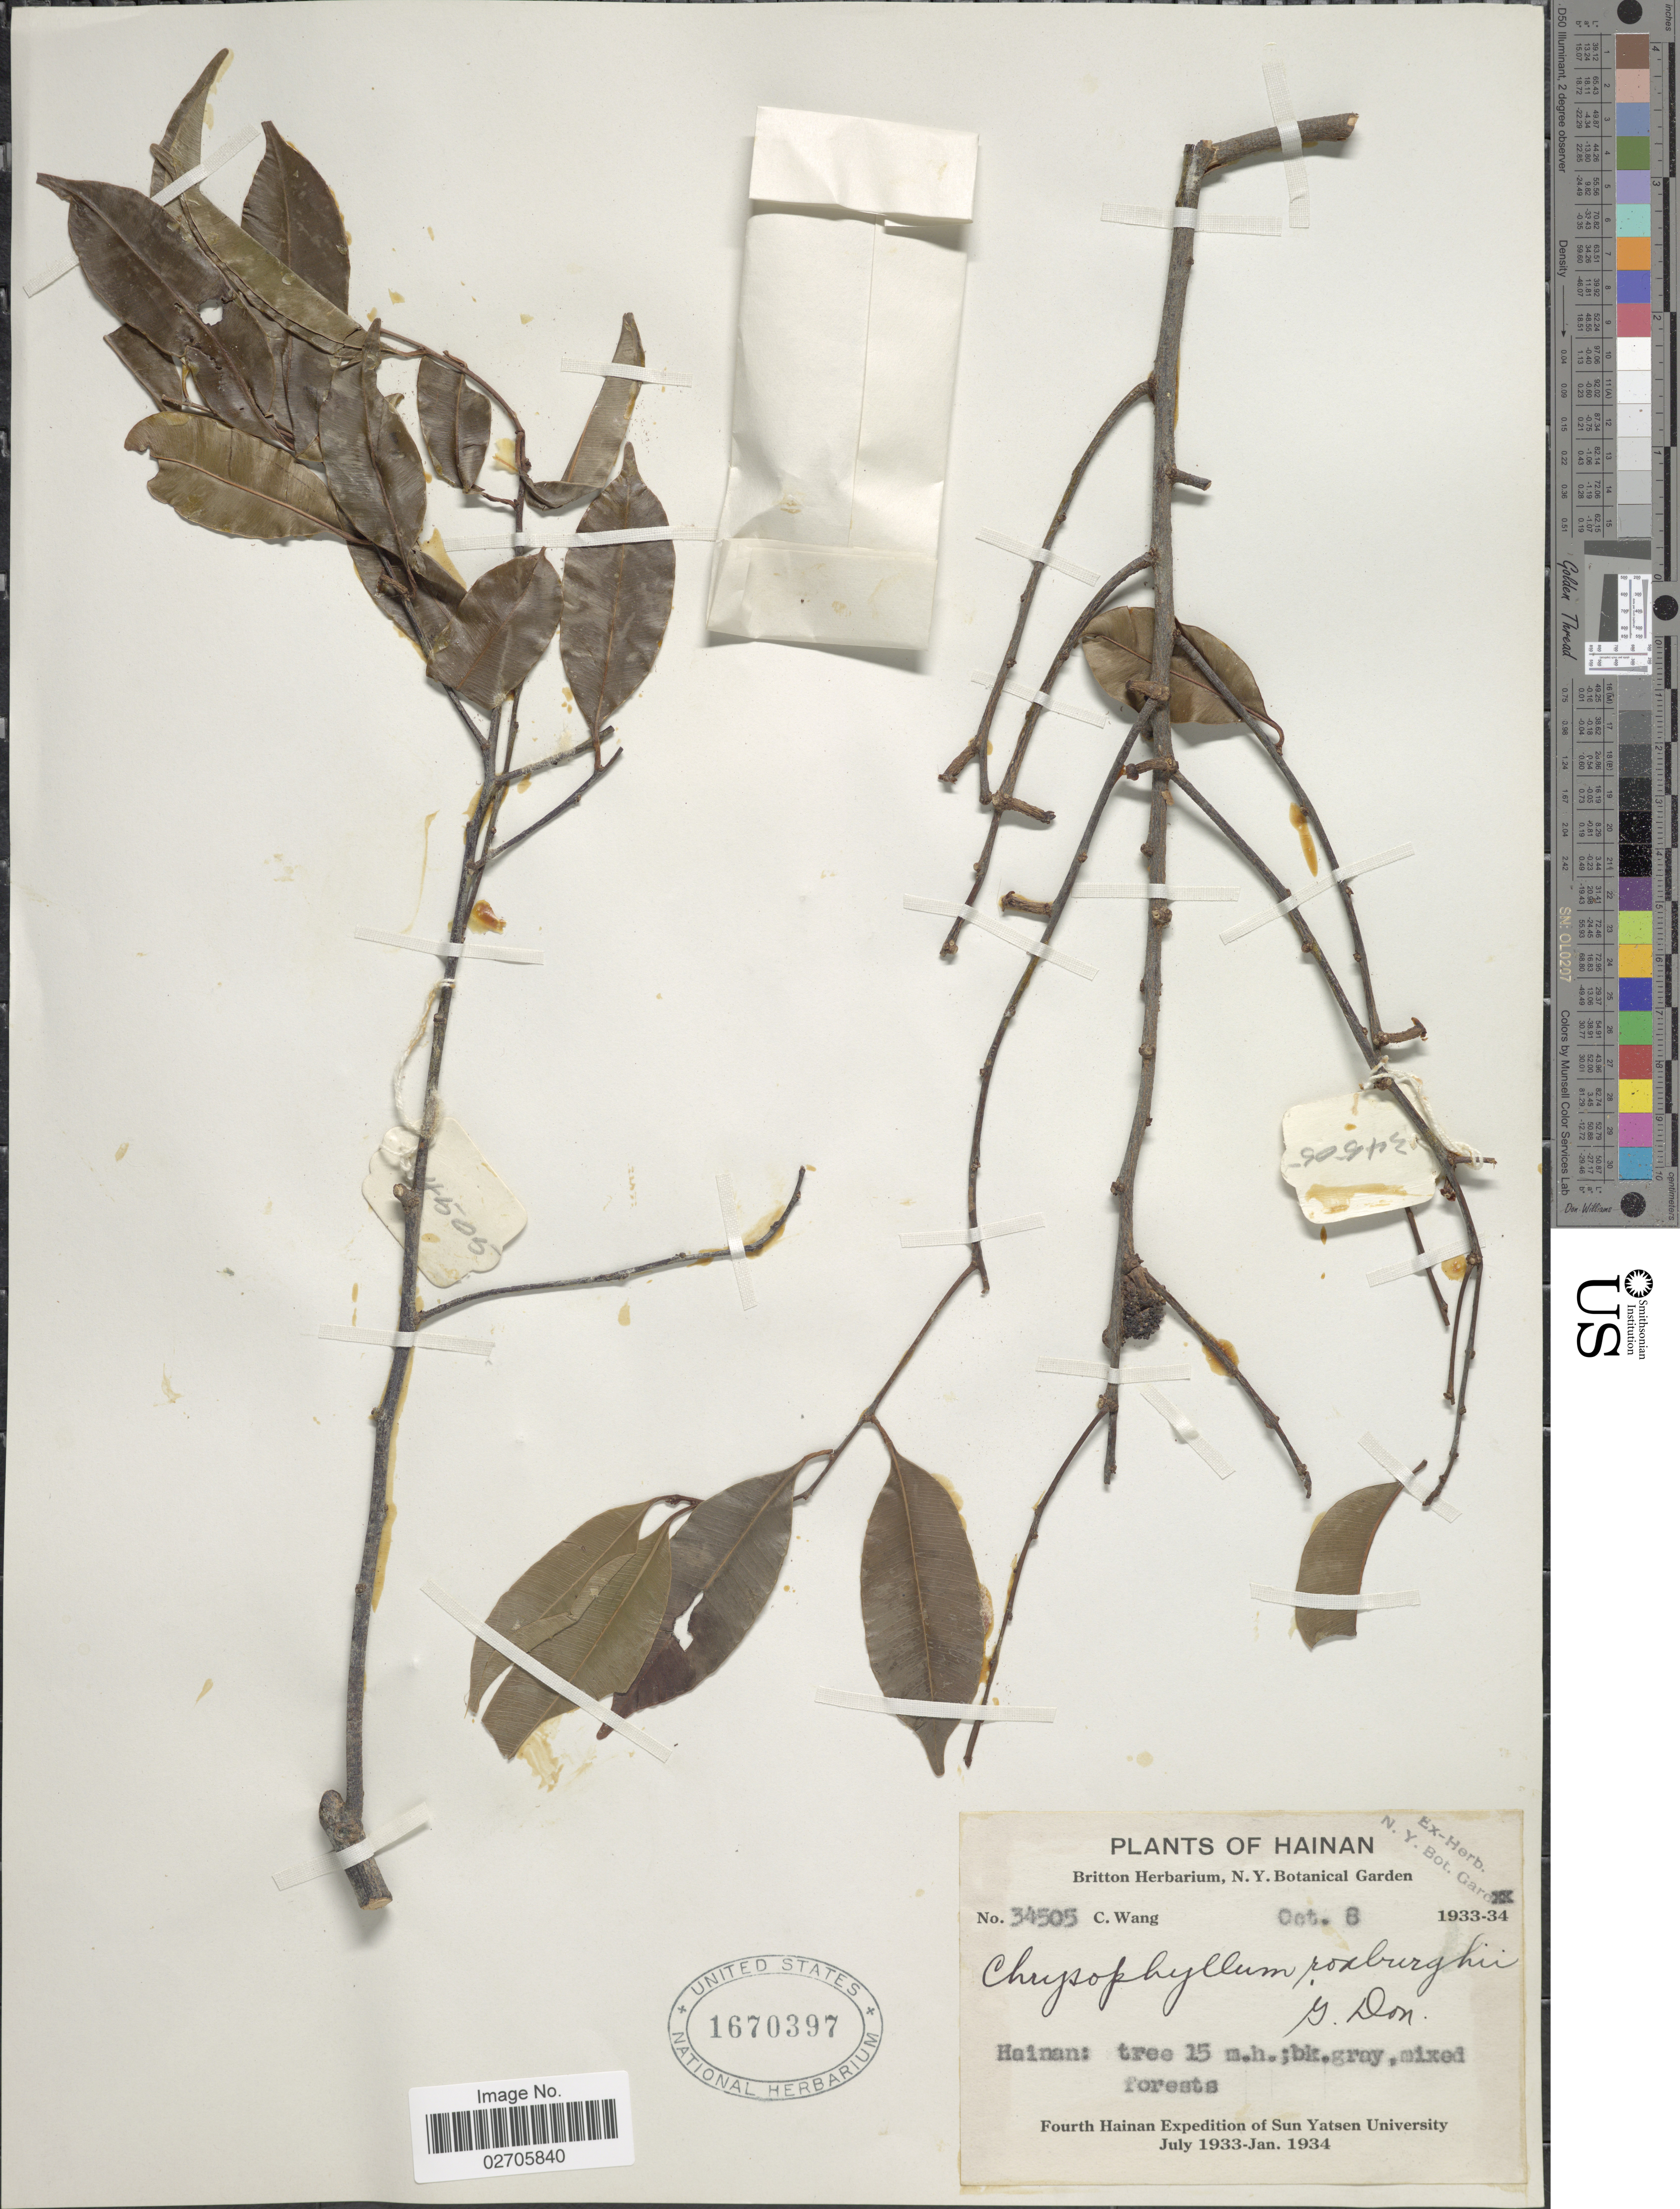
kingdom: Plantae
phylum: Tracheophyta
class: Magnoliopsida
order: Ericales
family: Sapotaceae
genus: Chrysophyllum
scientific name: Chrysophyllum roxburghii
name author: G. Don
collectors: C. Wang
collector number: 34505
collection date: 1933-10-08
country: China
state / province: Hainan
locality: Hainan; mixed forest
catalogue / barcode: US 1670397